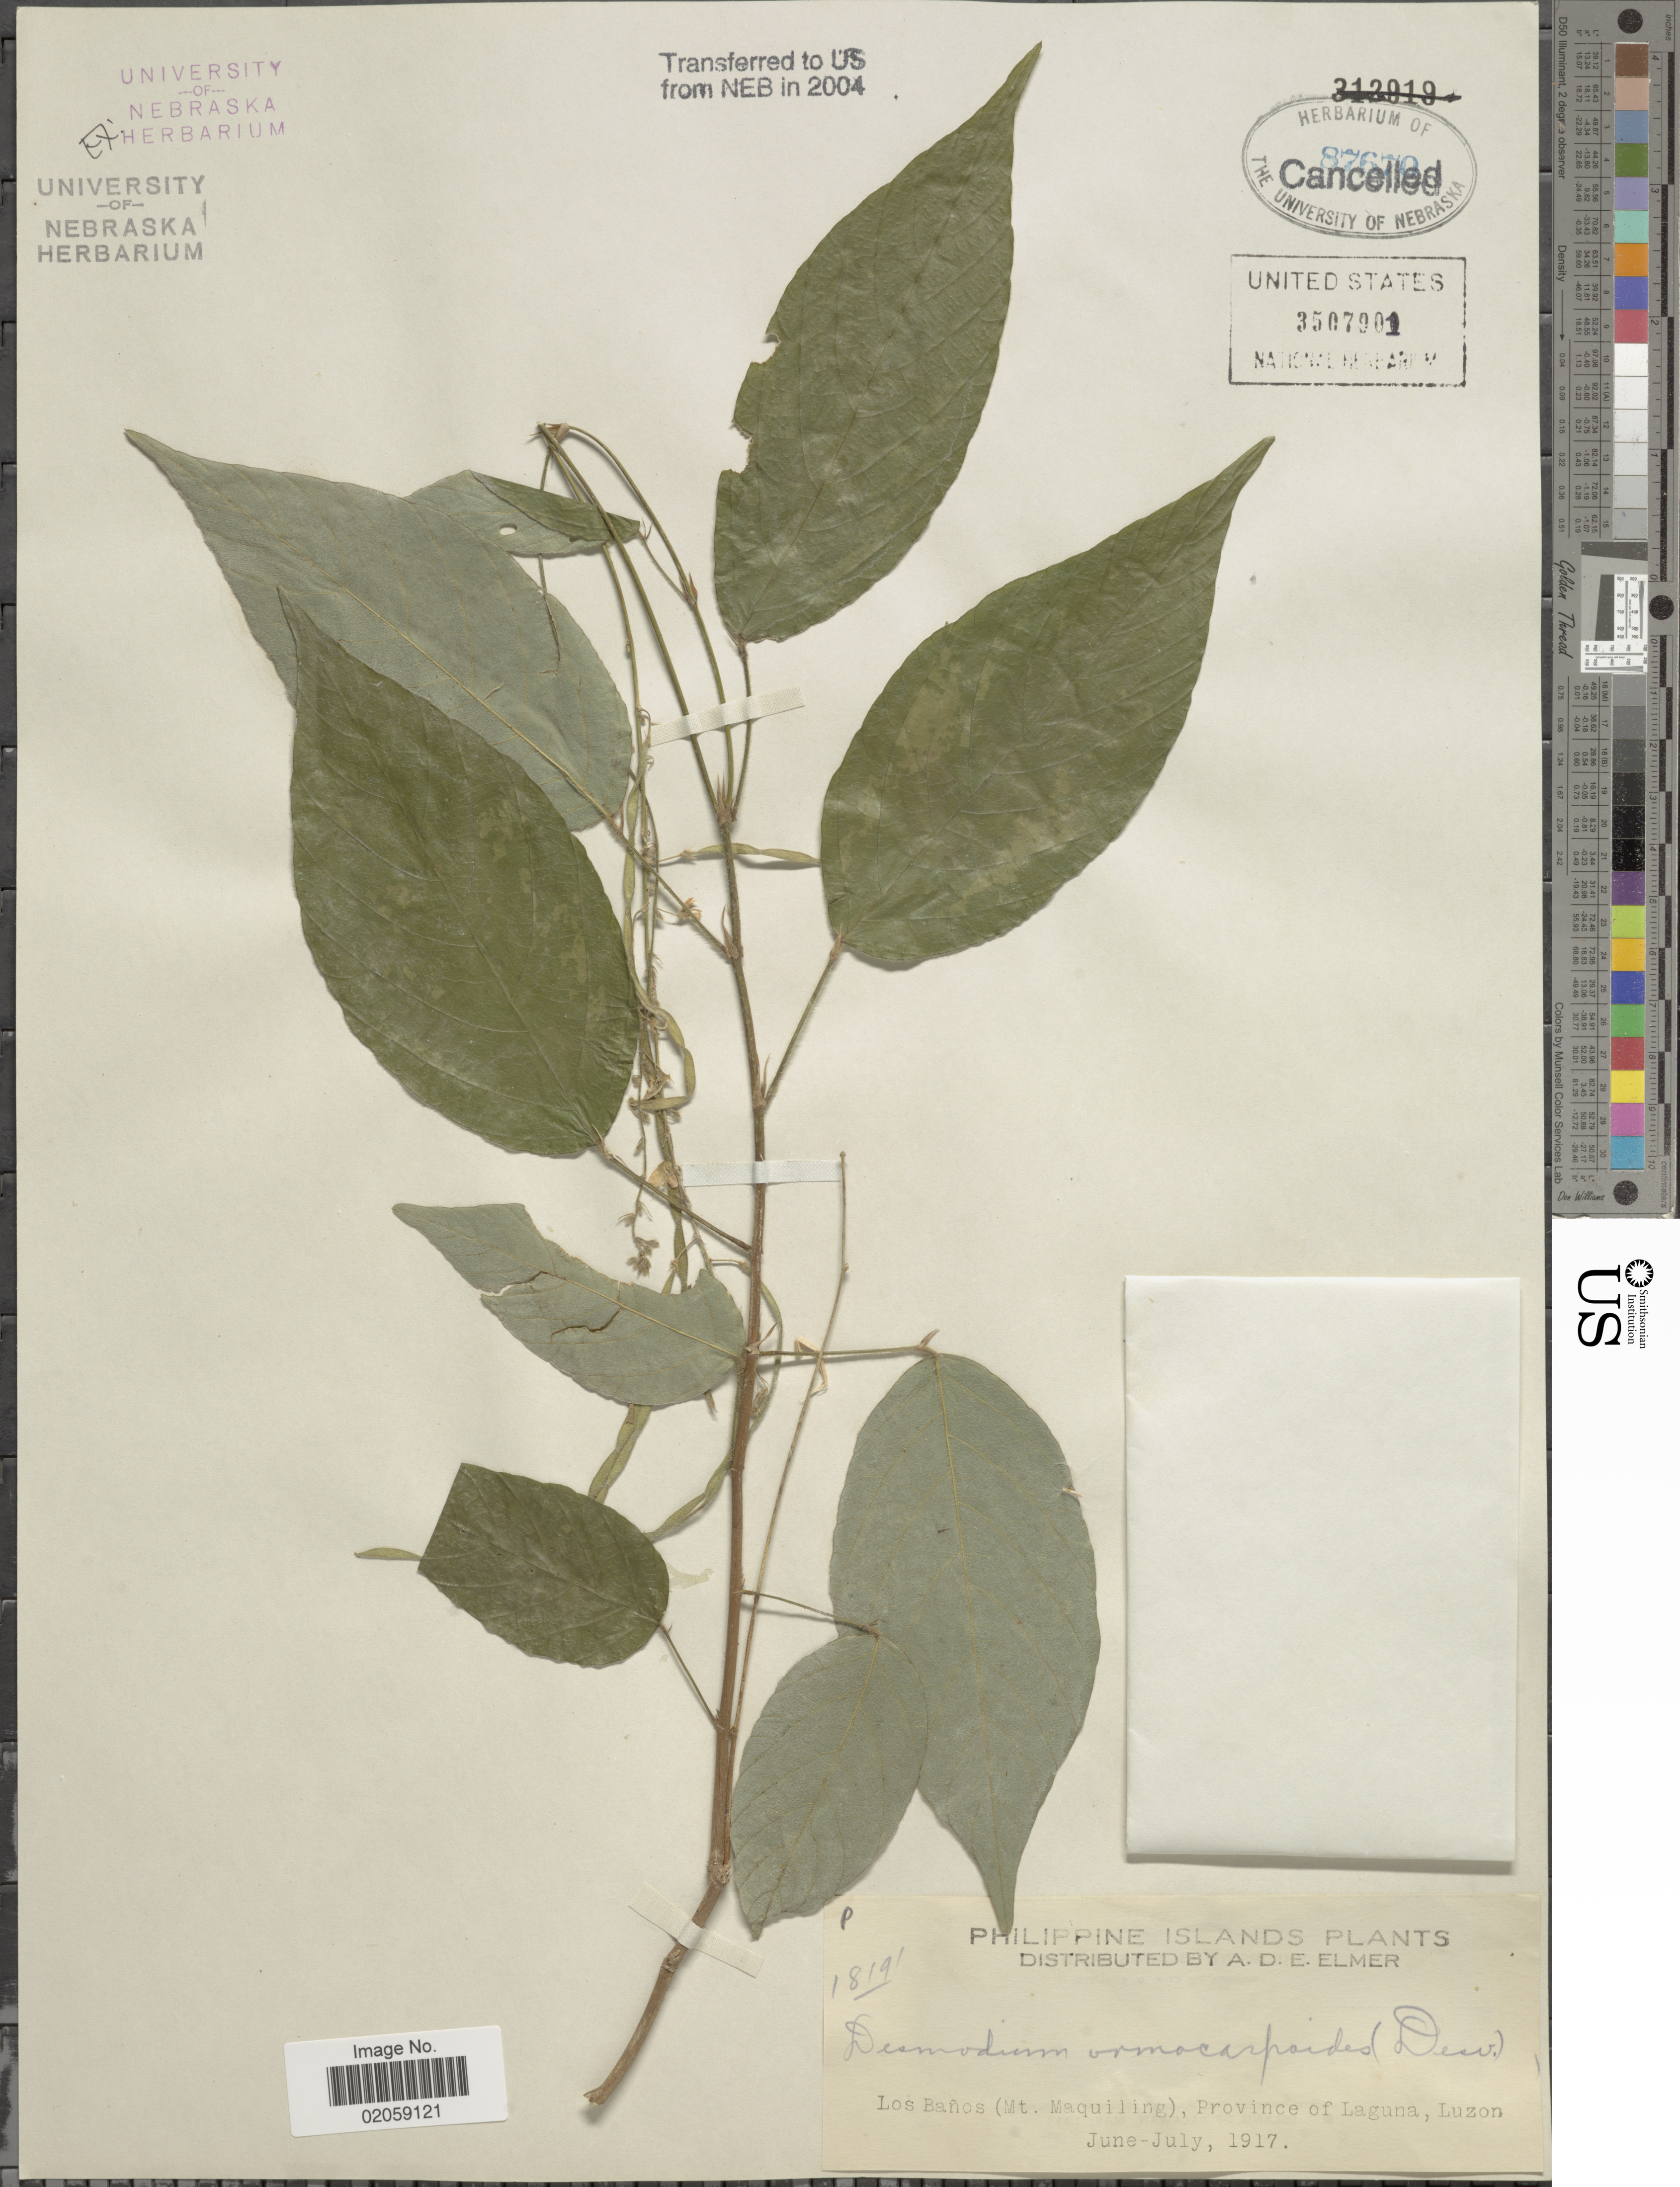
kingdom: Plantae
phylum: Tracheophyta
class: Magnoliopsida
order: Fabales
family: Fabaceae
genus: Hanslia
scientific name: Hanslia ormocarpoides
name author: (DC.) H. Ohashi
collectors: A. D. E. Elmer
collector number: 18191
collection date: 1917-06/1917-07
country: Philippines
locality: Philippine Islands. Los Baños (Mt. Maquiling), Province of Laguna, Luzon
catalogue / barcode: US 3507901